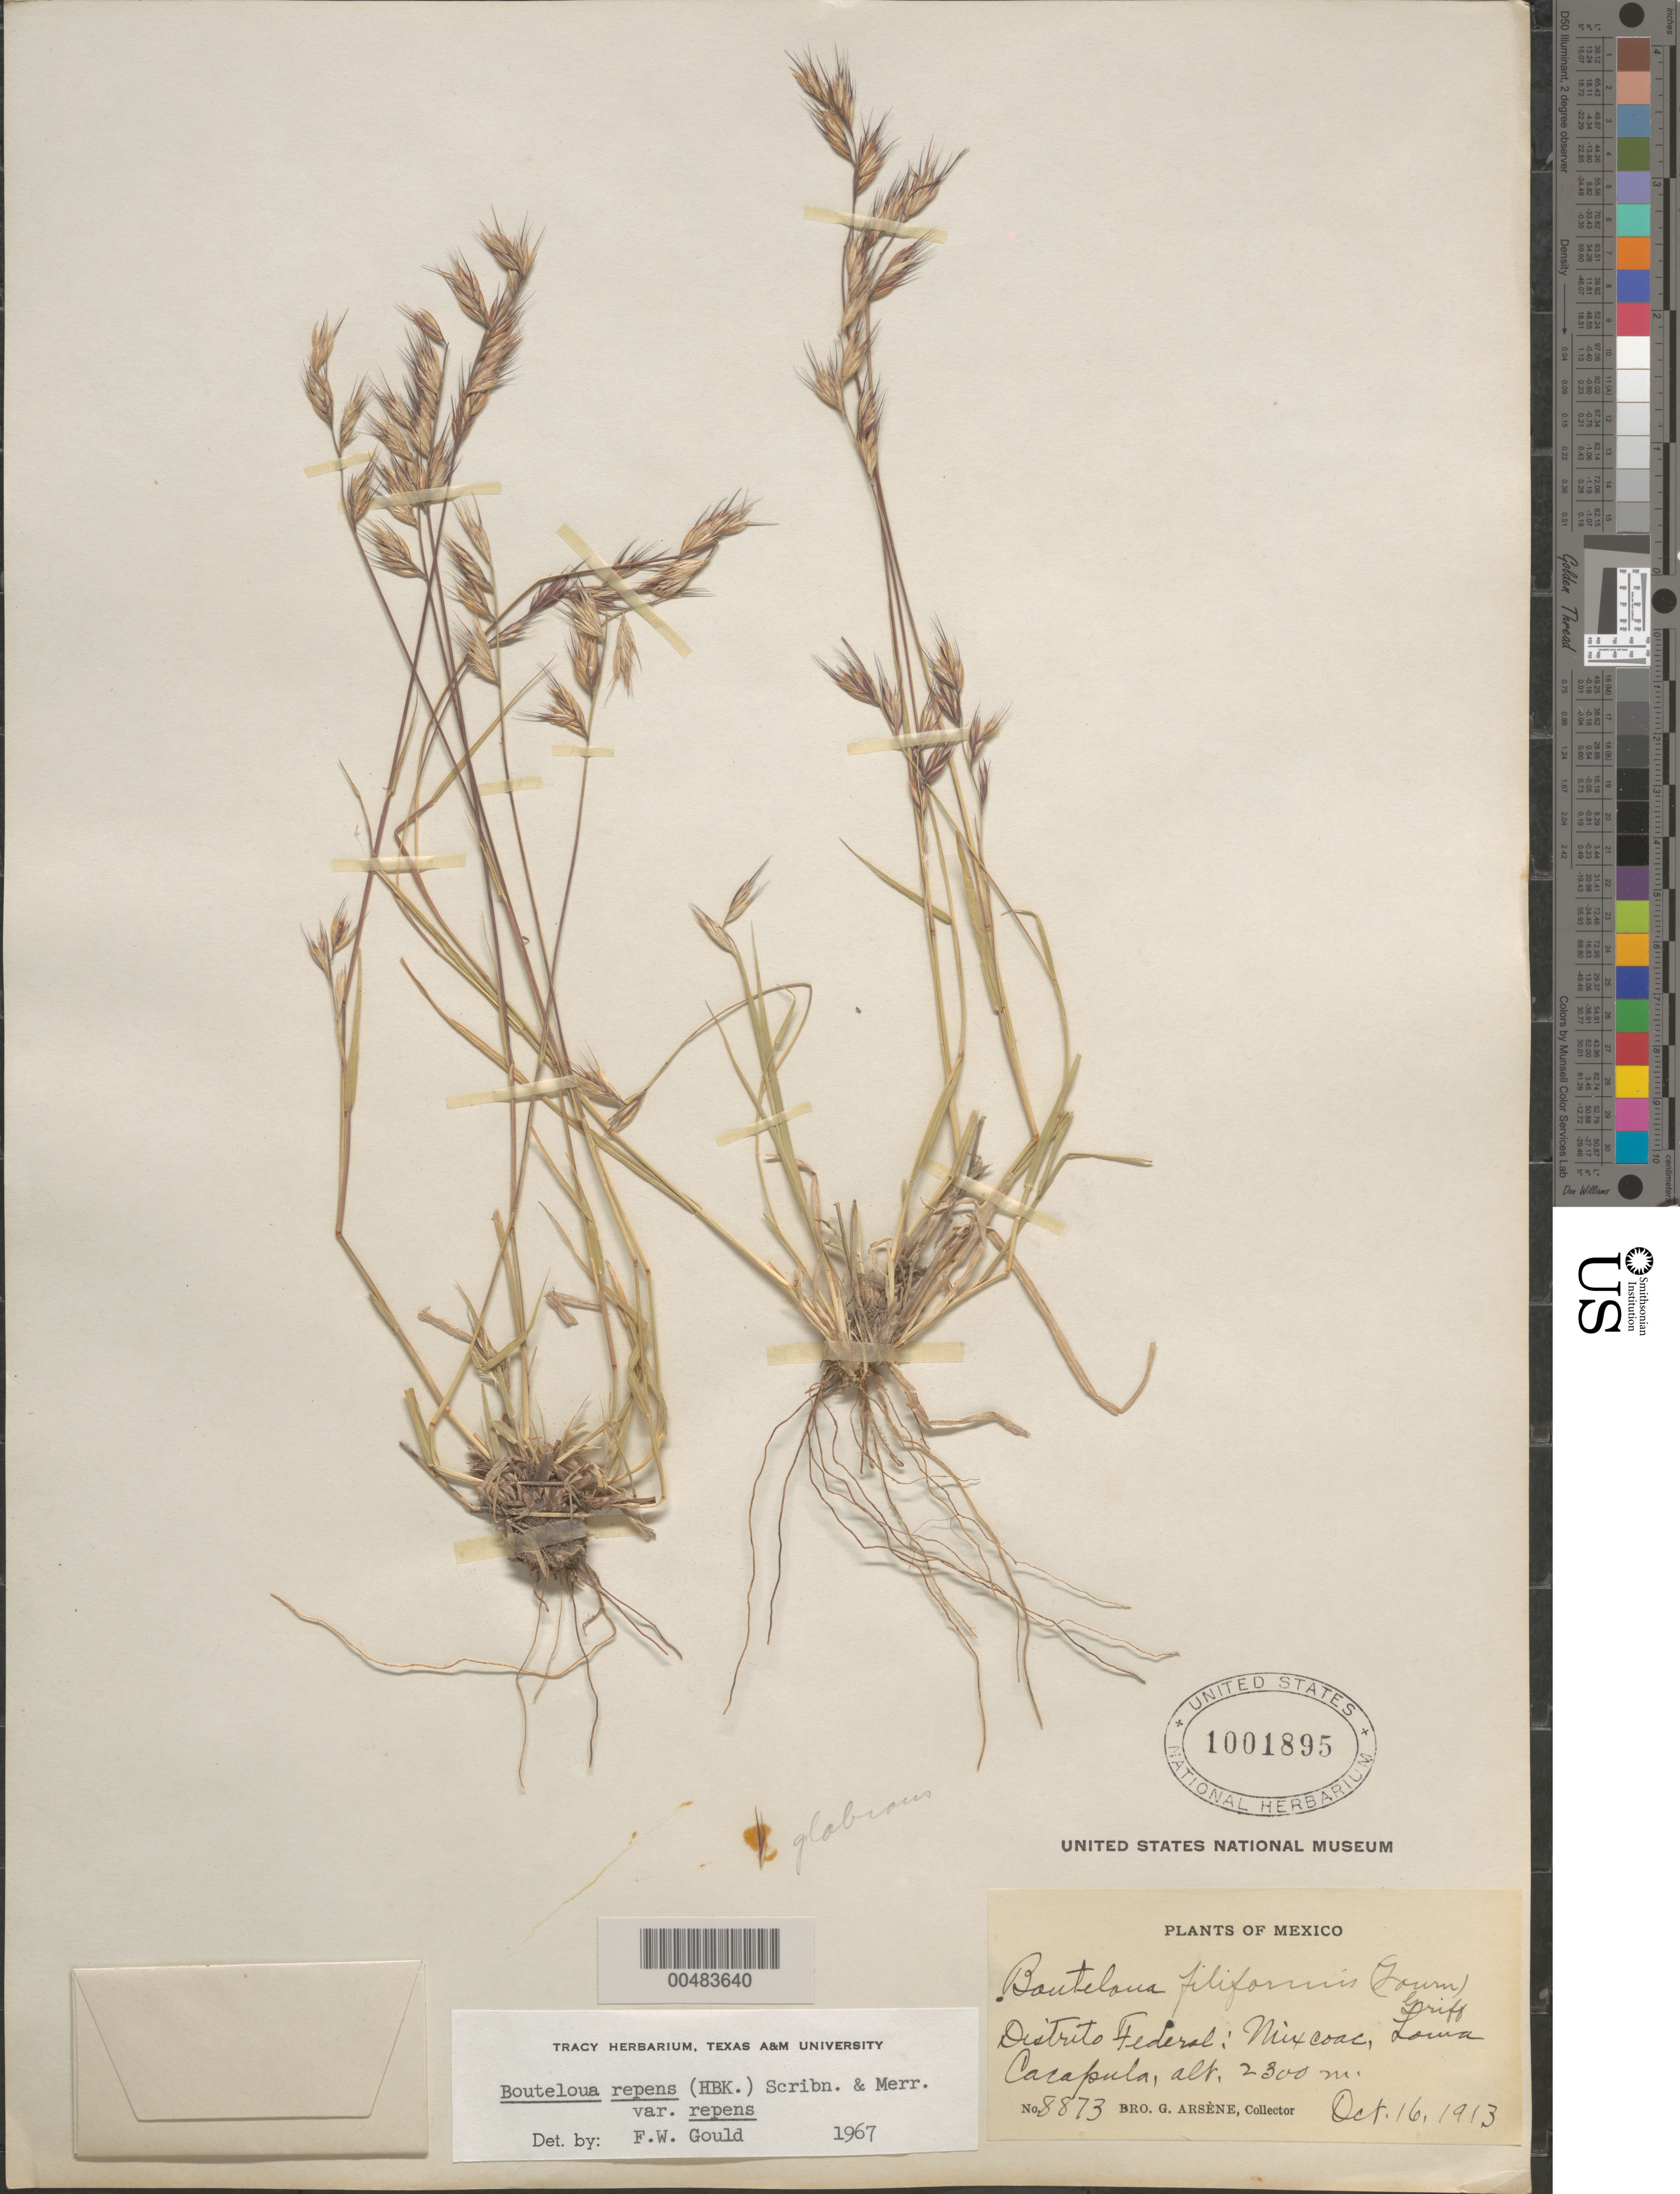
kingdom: Plantae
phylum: Tracheophyta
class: Liliopsida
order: Poales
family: Poaceae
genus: Bouteloua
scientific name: Bouteloua repens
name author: (Kunth) Scribn. & Merr.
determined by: Gould, F. W.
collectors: Bro. G. Arsène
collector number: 8873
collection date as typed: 16 Oct 1913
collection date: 1913-10-16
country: Mexico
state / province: Distrito Federal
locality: Mixcoac, Loma Cacapula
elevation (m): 2300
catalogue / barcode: US 1001895